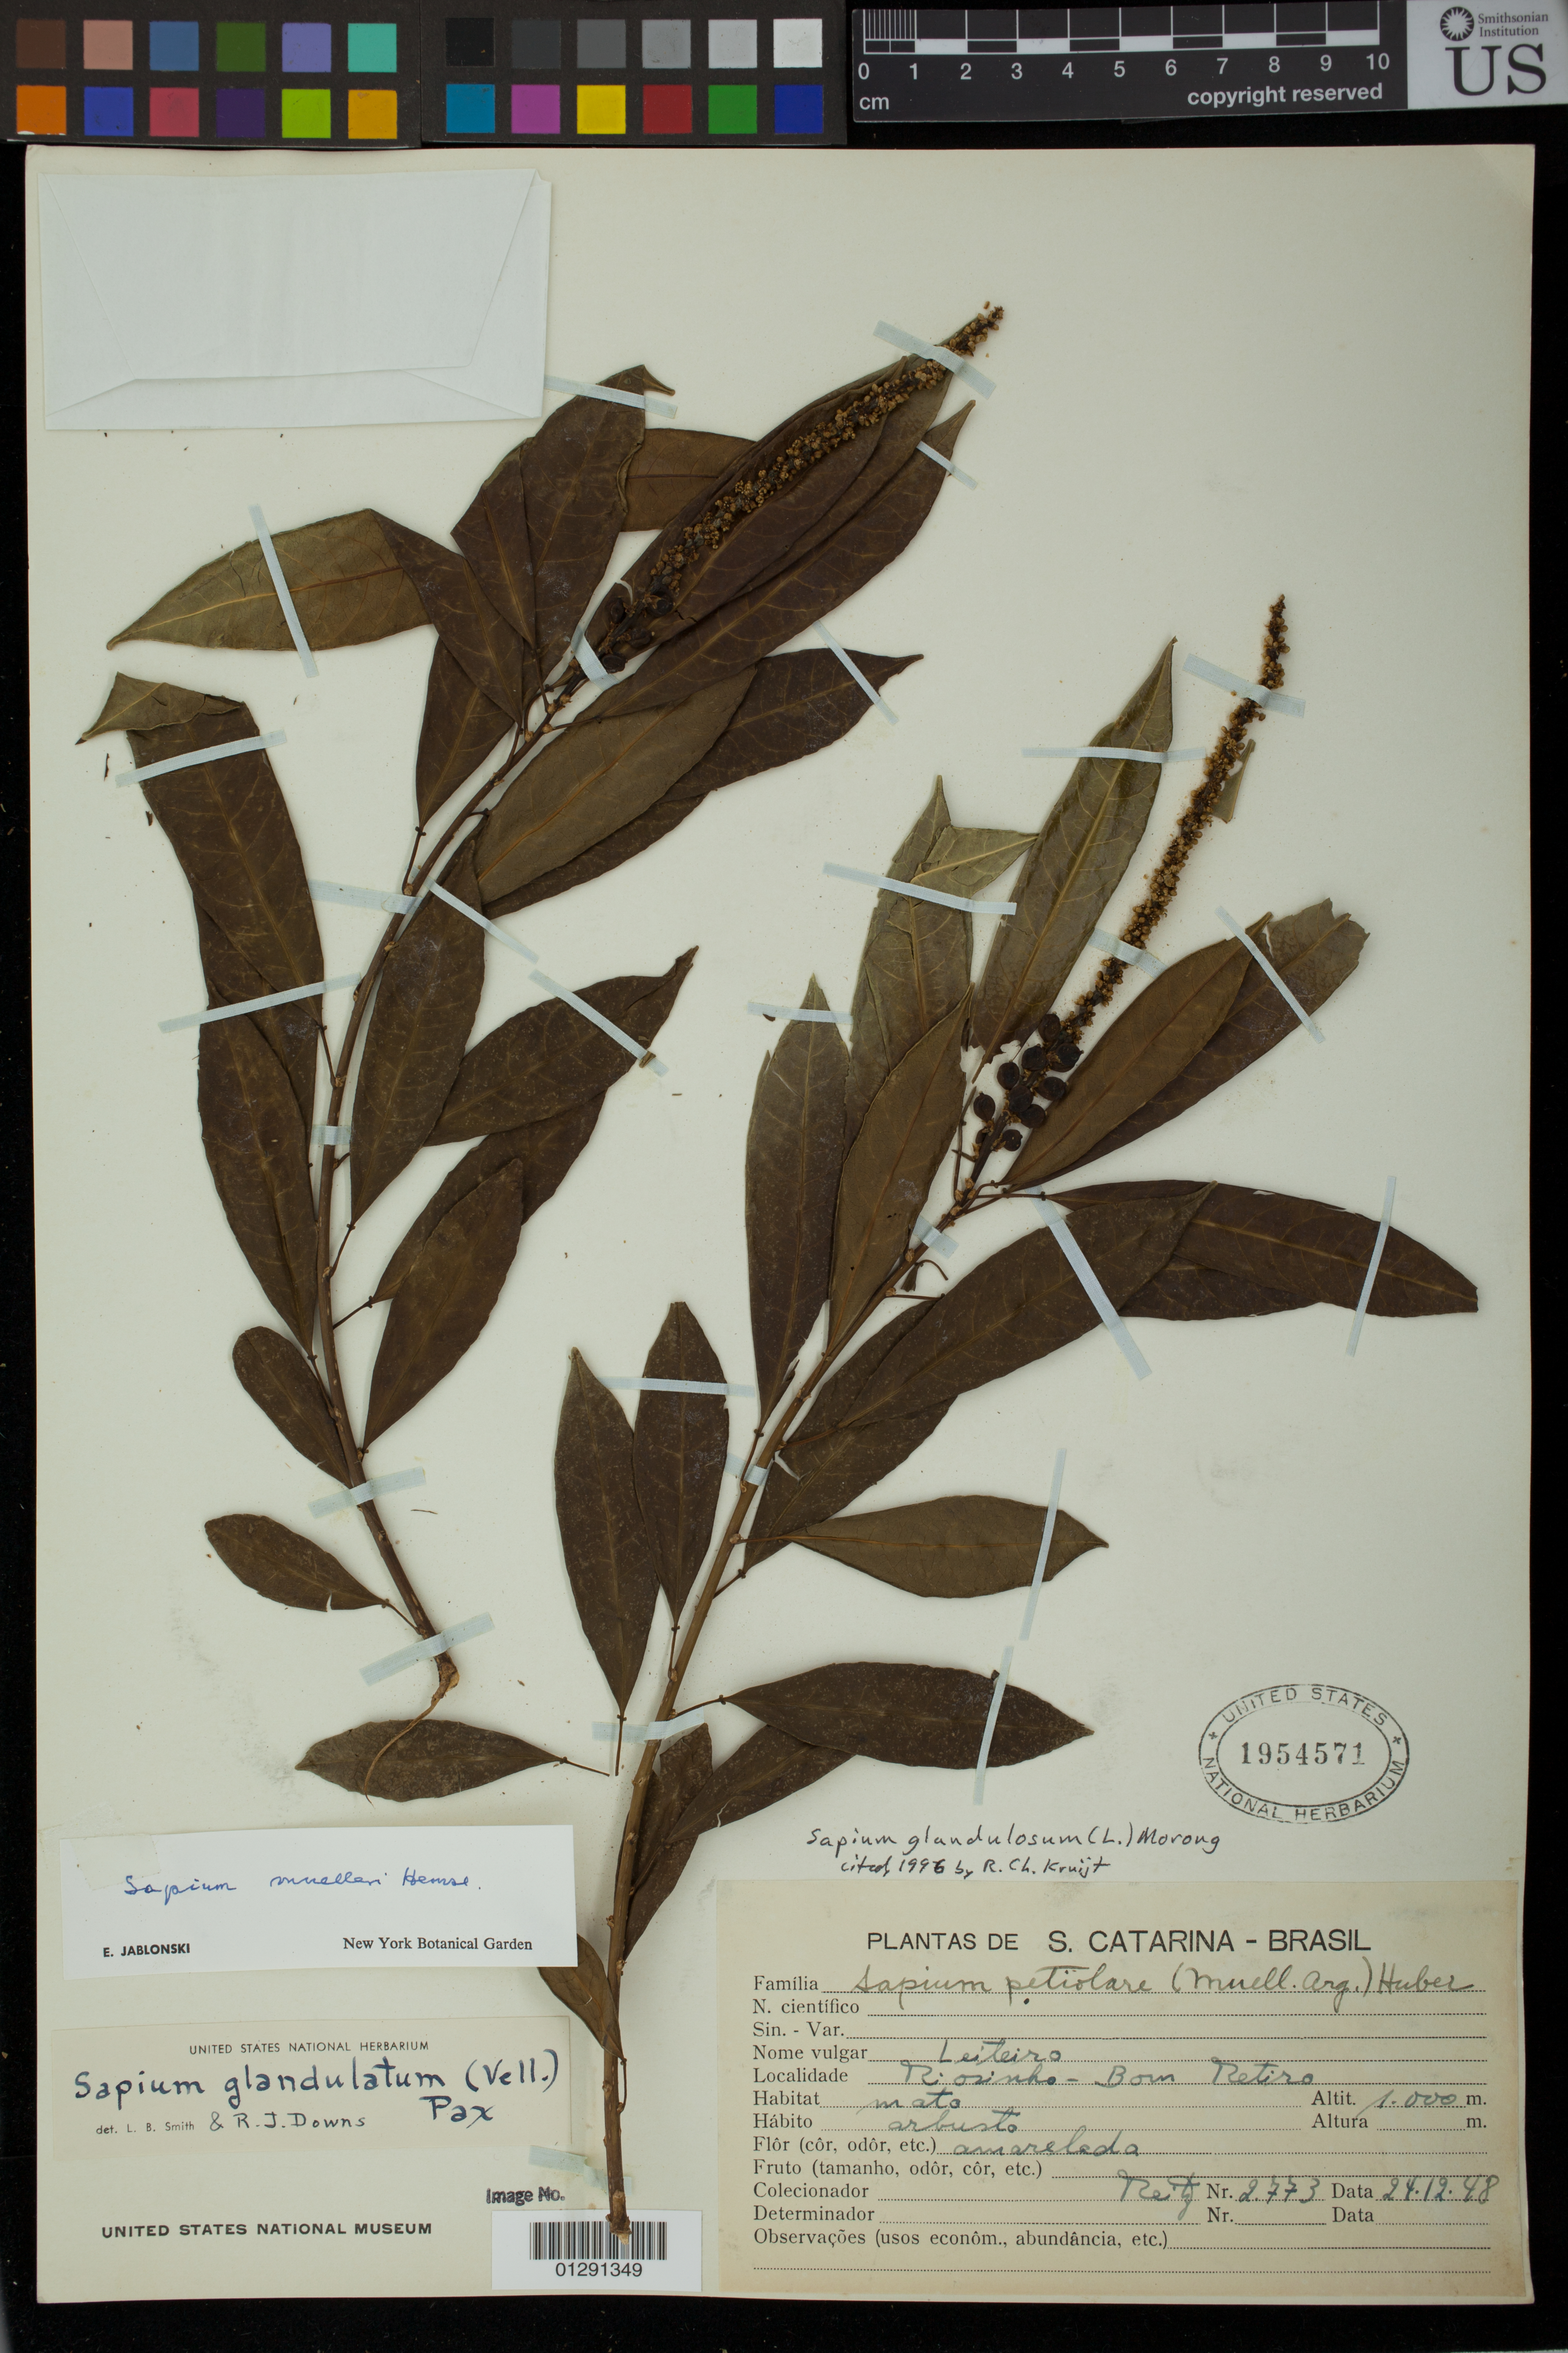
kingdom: Plantae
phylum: Tracheophyta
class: Magnoliopsida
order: Malpighiales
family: Euphorbiaceae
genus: Sapium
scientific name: Sapium glandulatum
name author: (Vell.) Pax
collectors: R. Reitz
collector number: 2773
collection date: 1948-12-24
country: Brazil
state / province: Santa Catarina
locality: Riosinho Bom Retiro,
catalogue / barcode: US 1954571